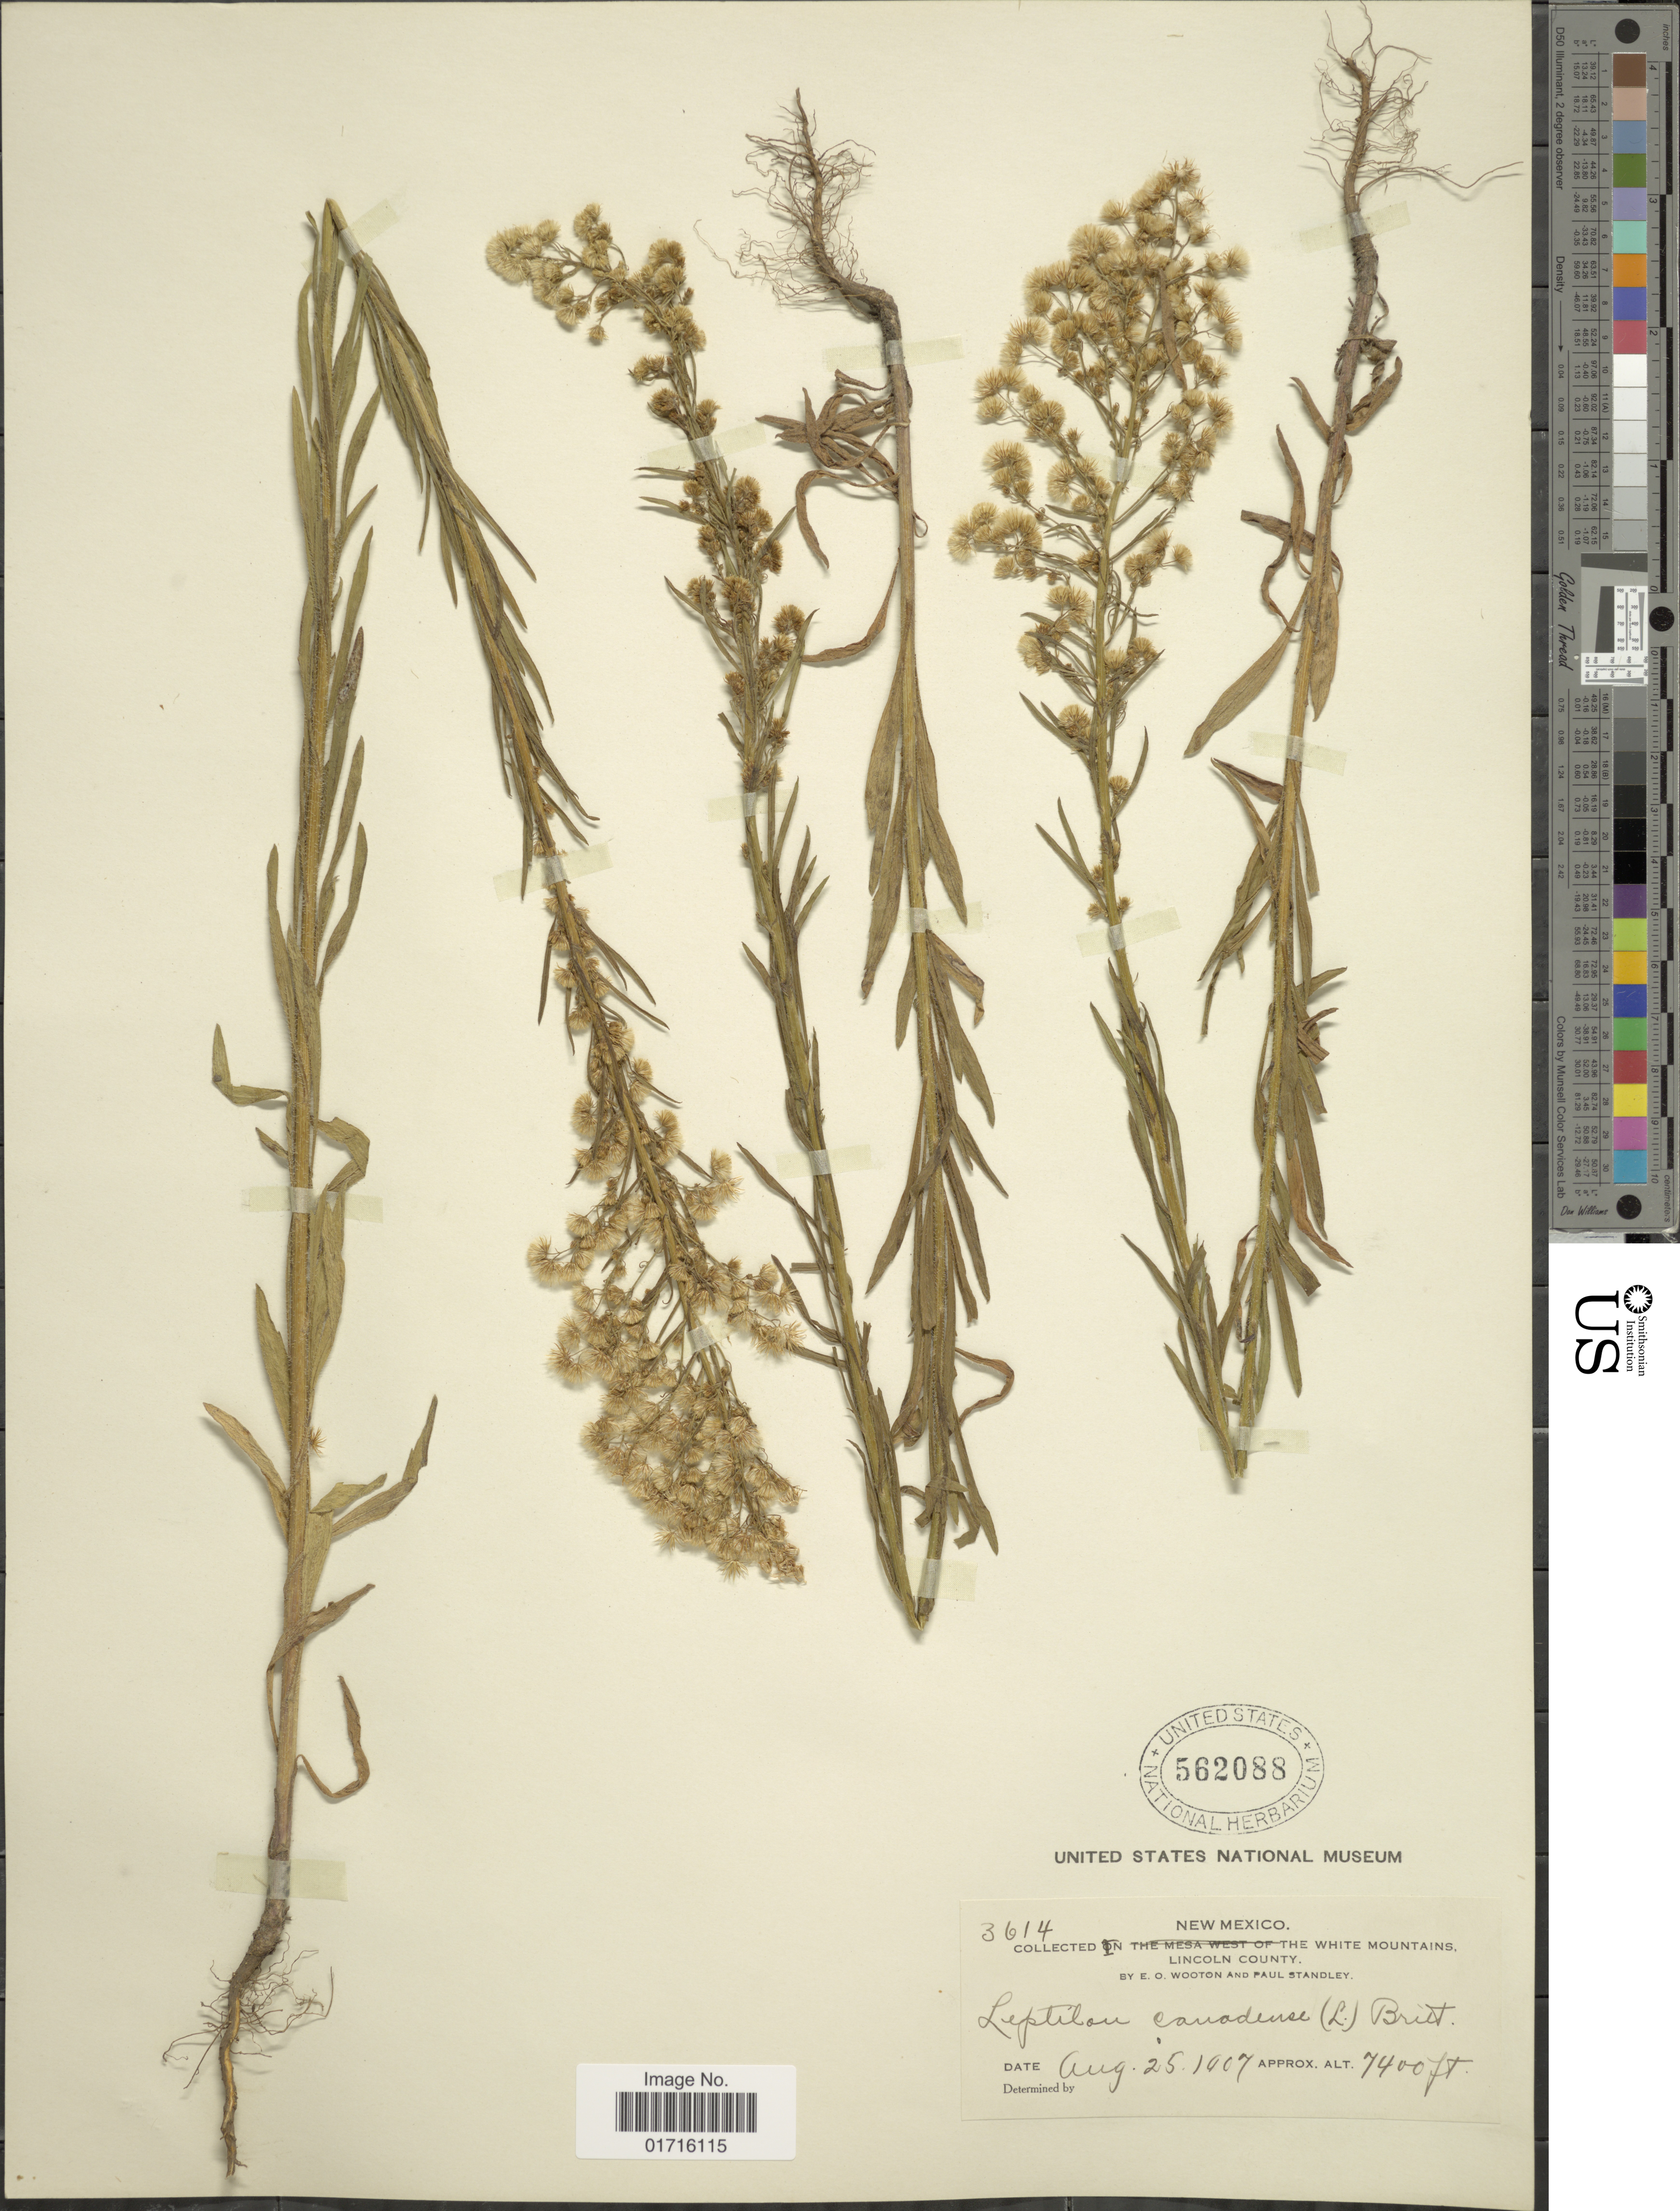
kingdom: Plantae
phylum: Tracheophyta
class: Magnoliopsida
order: Asterales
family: Asteraceae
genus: Conyza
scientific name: Conyza canadensis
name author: (L.) Cronq.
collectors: E. O. Wooton & P. C. Standley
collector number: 3614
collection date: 1907-08-25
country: United States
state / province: New Mexico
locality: The White Mountains, Lincoln County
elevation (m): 2256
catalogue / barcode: US 562088